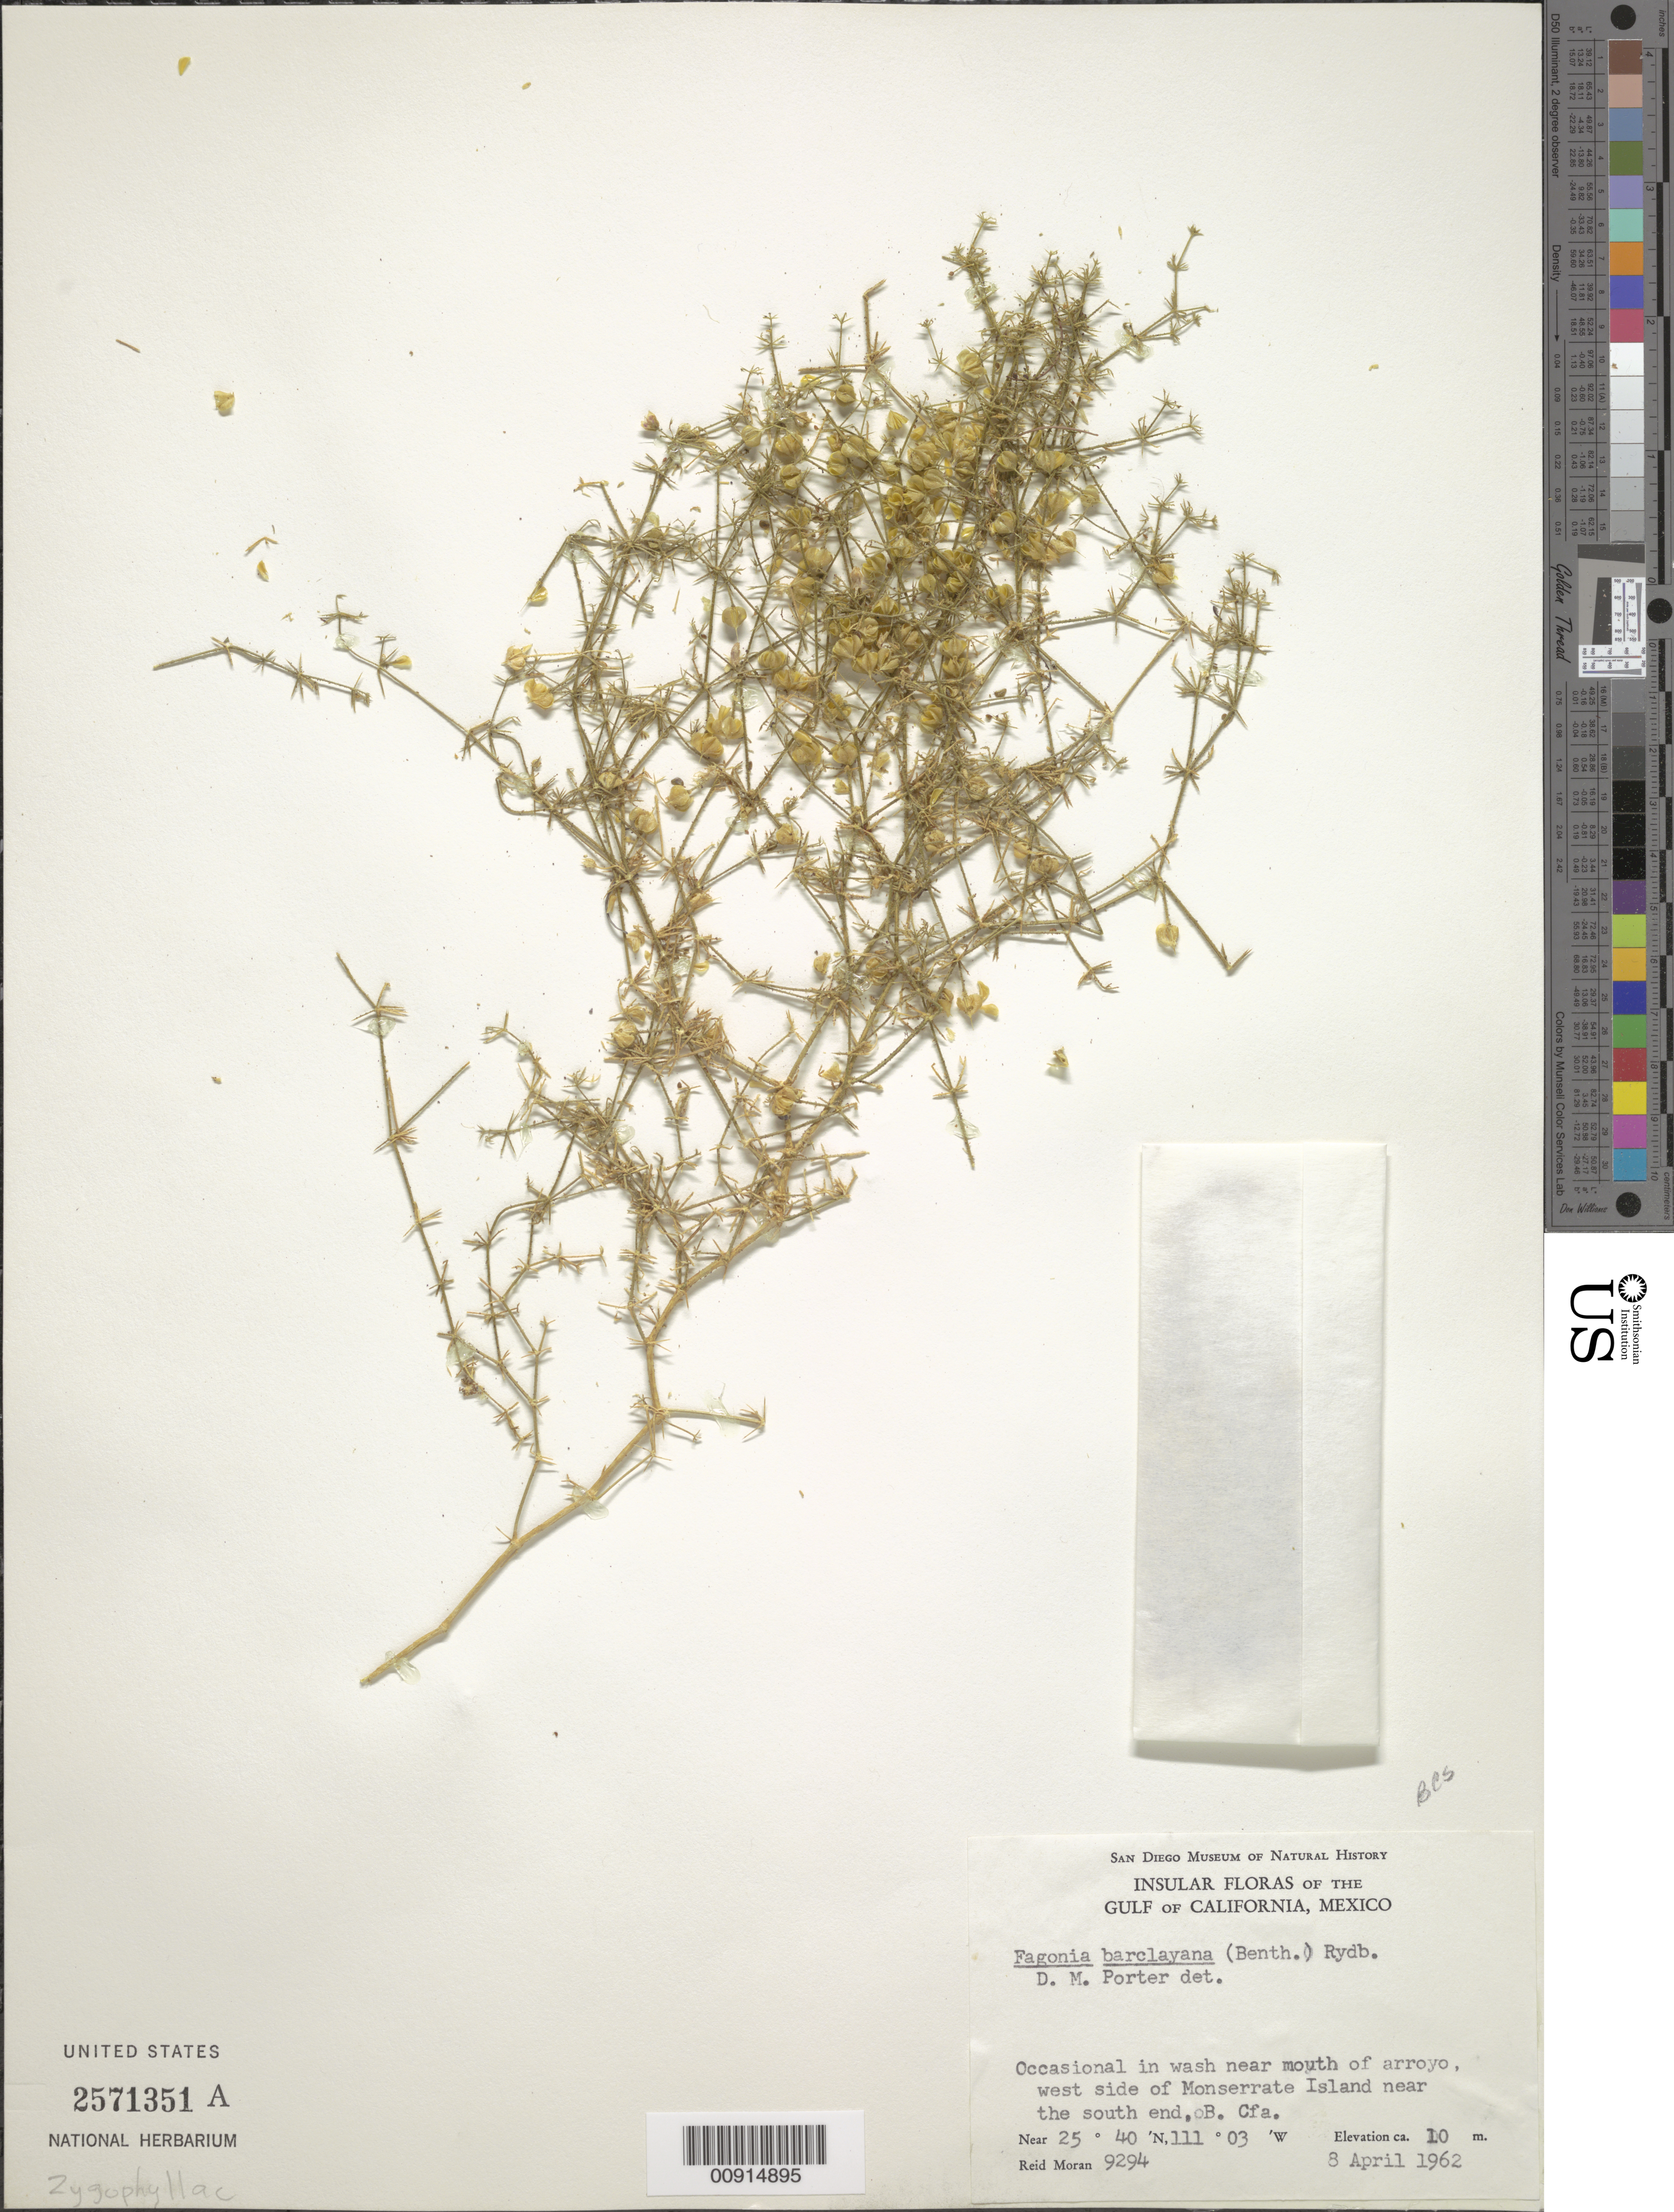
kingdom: Plantae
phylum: Tracheophyta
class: Magnoliopsida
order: Zygophyllales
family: Zygophyllaceae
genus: Fagonia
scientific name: Fagonia barclayana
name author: (Benth.) Rydb.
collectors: R. V. Moran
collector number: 9294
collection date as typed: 08 Apr 1962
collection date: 1962-04-08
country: Mexico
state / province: Baja California Sur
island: Monserrate I.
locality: In wash near mouth of arroyo, west side of Monserrate Island near the south end. Baja California.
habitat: Occasional in wash near mouth of arroyo.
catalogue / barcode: US 2571351A